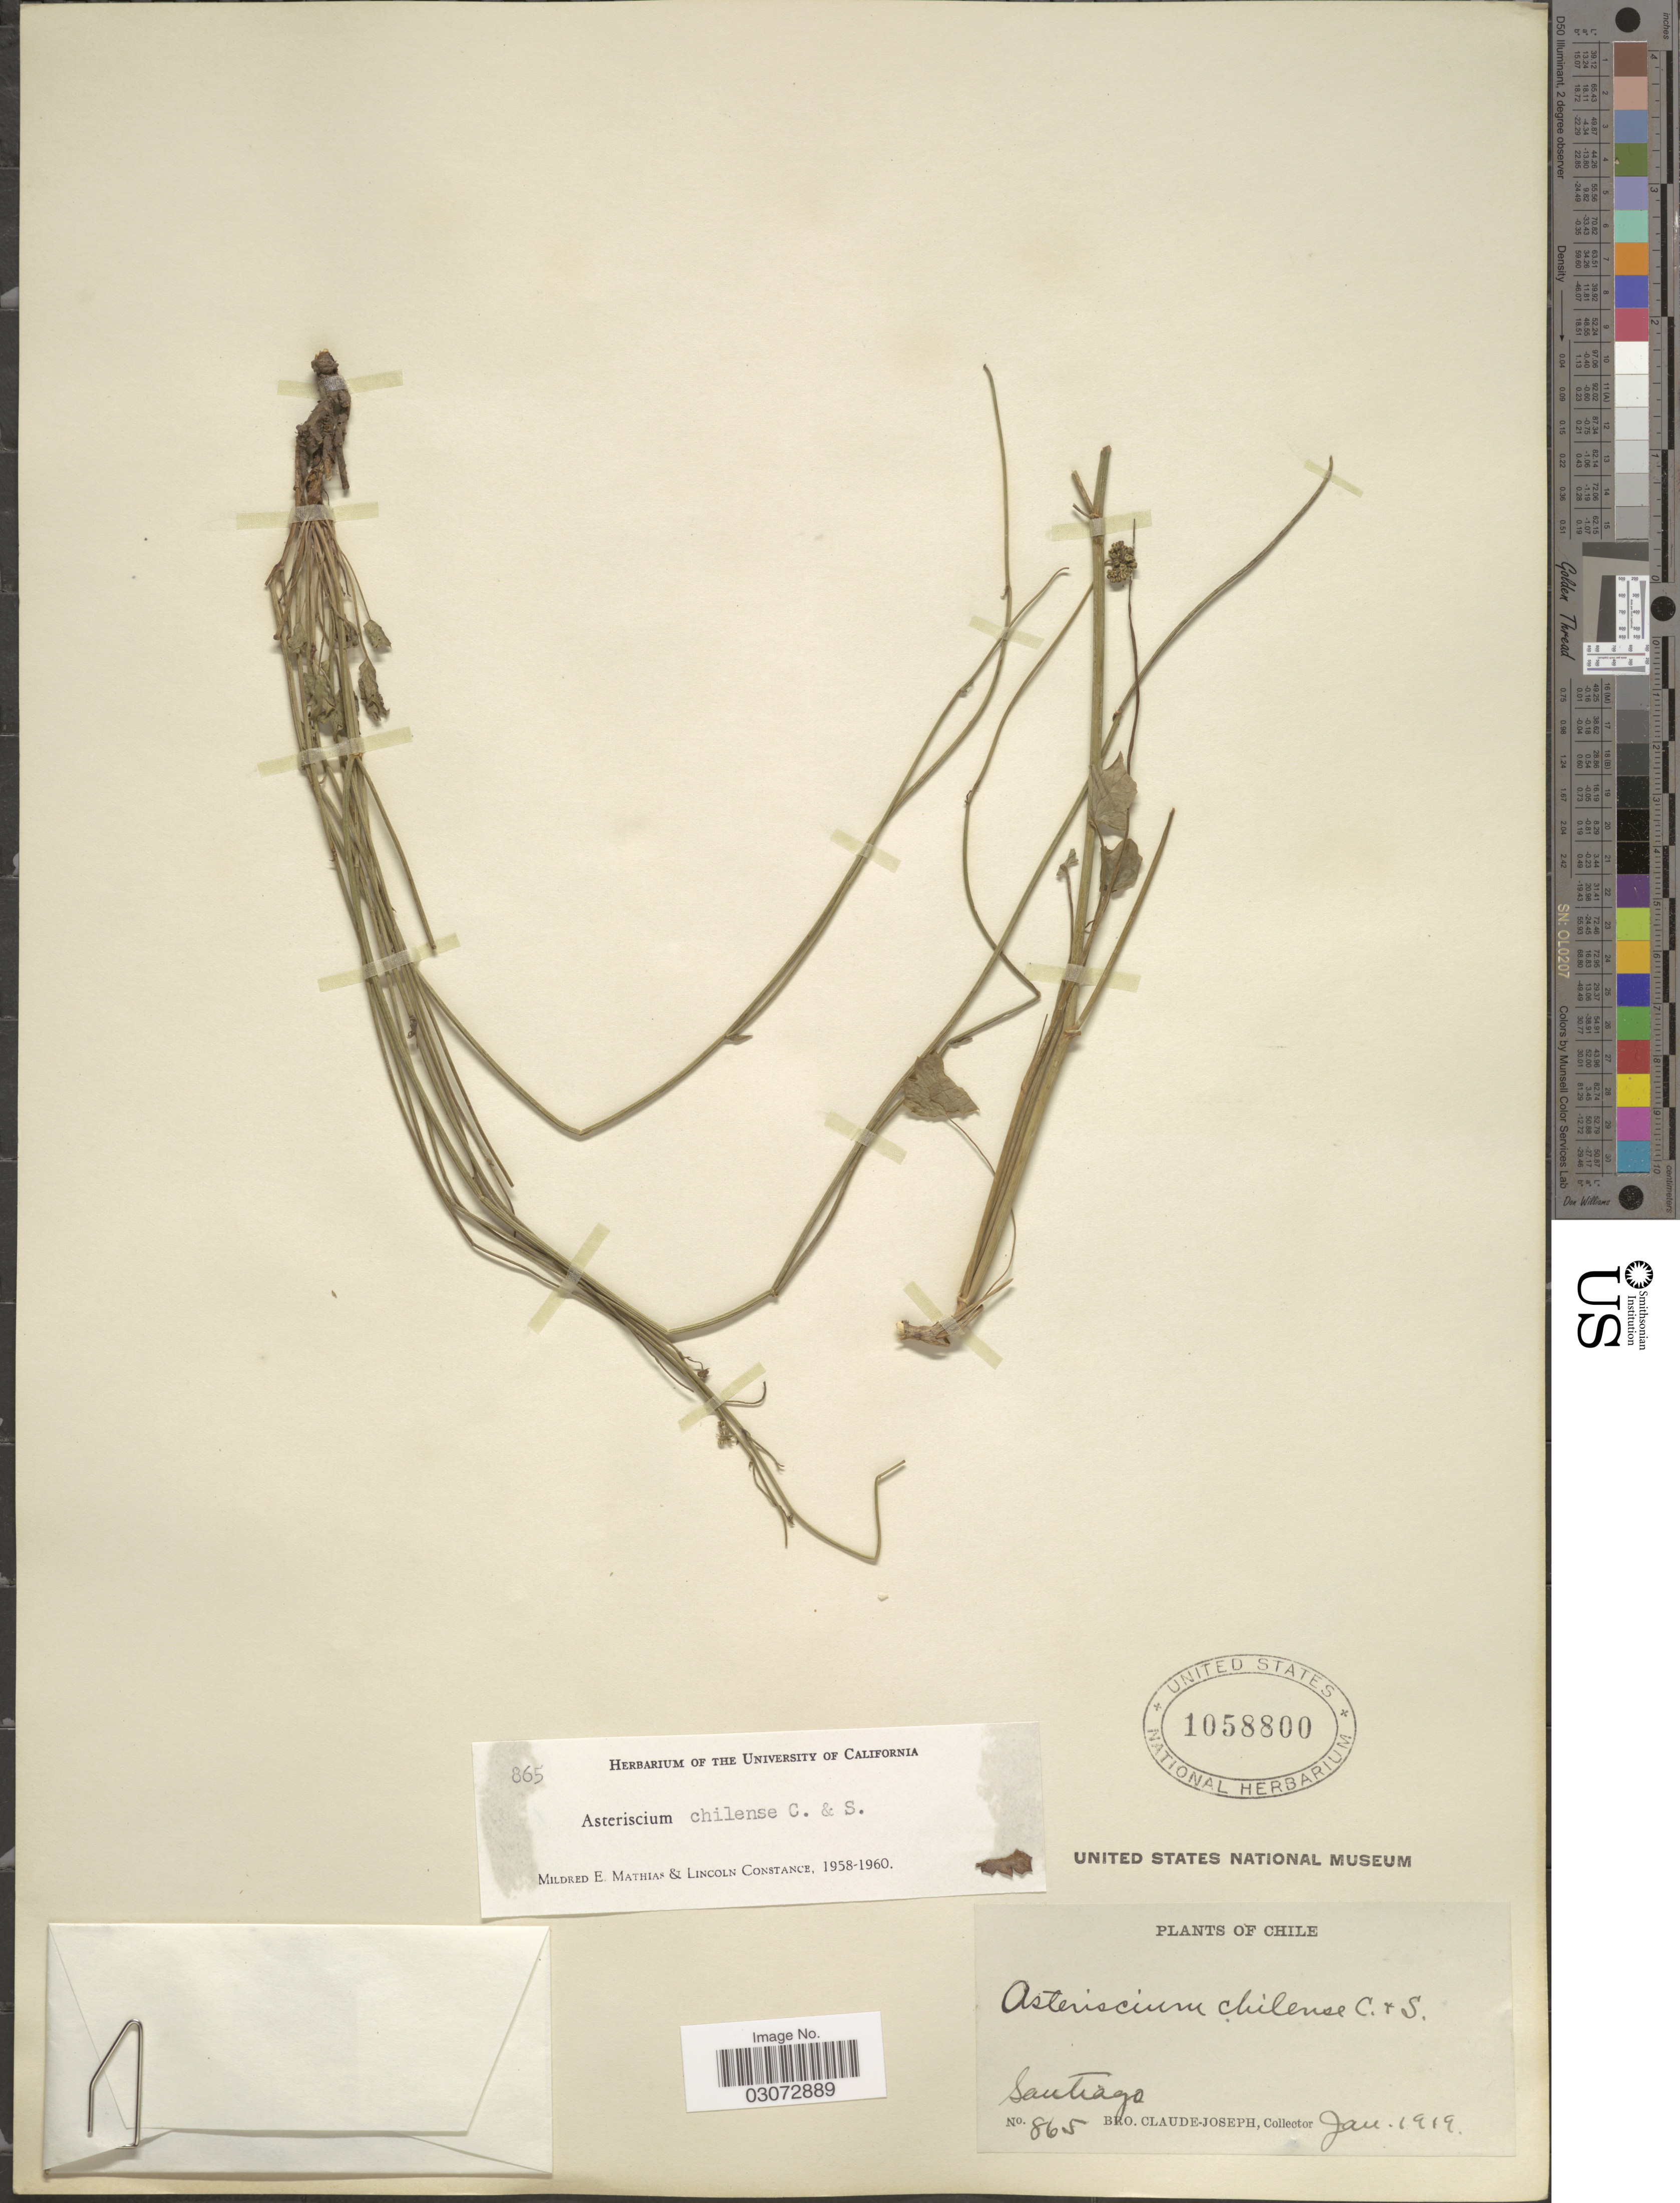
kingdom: Plantae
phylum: Tracheophyta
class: Magnoliopsida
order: Apiales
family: Apiaceae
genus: Asteriscium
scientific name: Asteriscium chilense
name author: Cham. & Schltdl.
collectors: Bro. Claude-Joseph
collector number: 865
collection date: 1919-01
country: Chile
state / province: Región Metropolitana (RM)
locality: Santiago.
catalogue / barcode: US 1058800